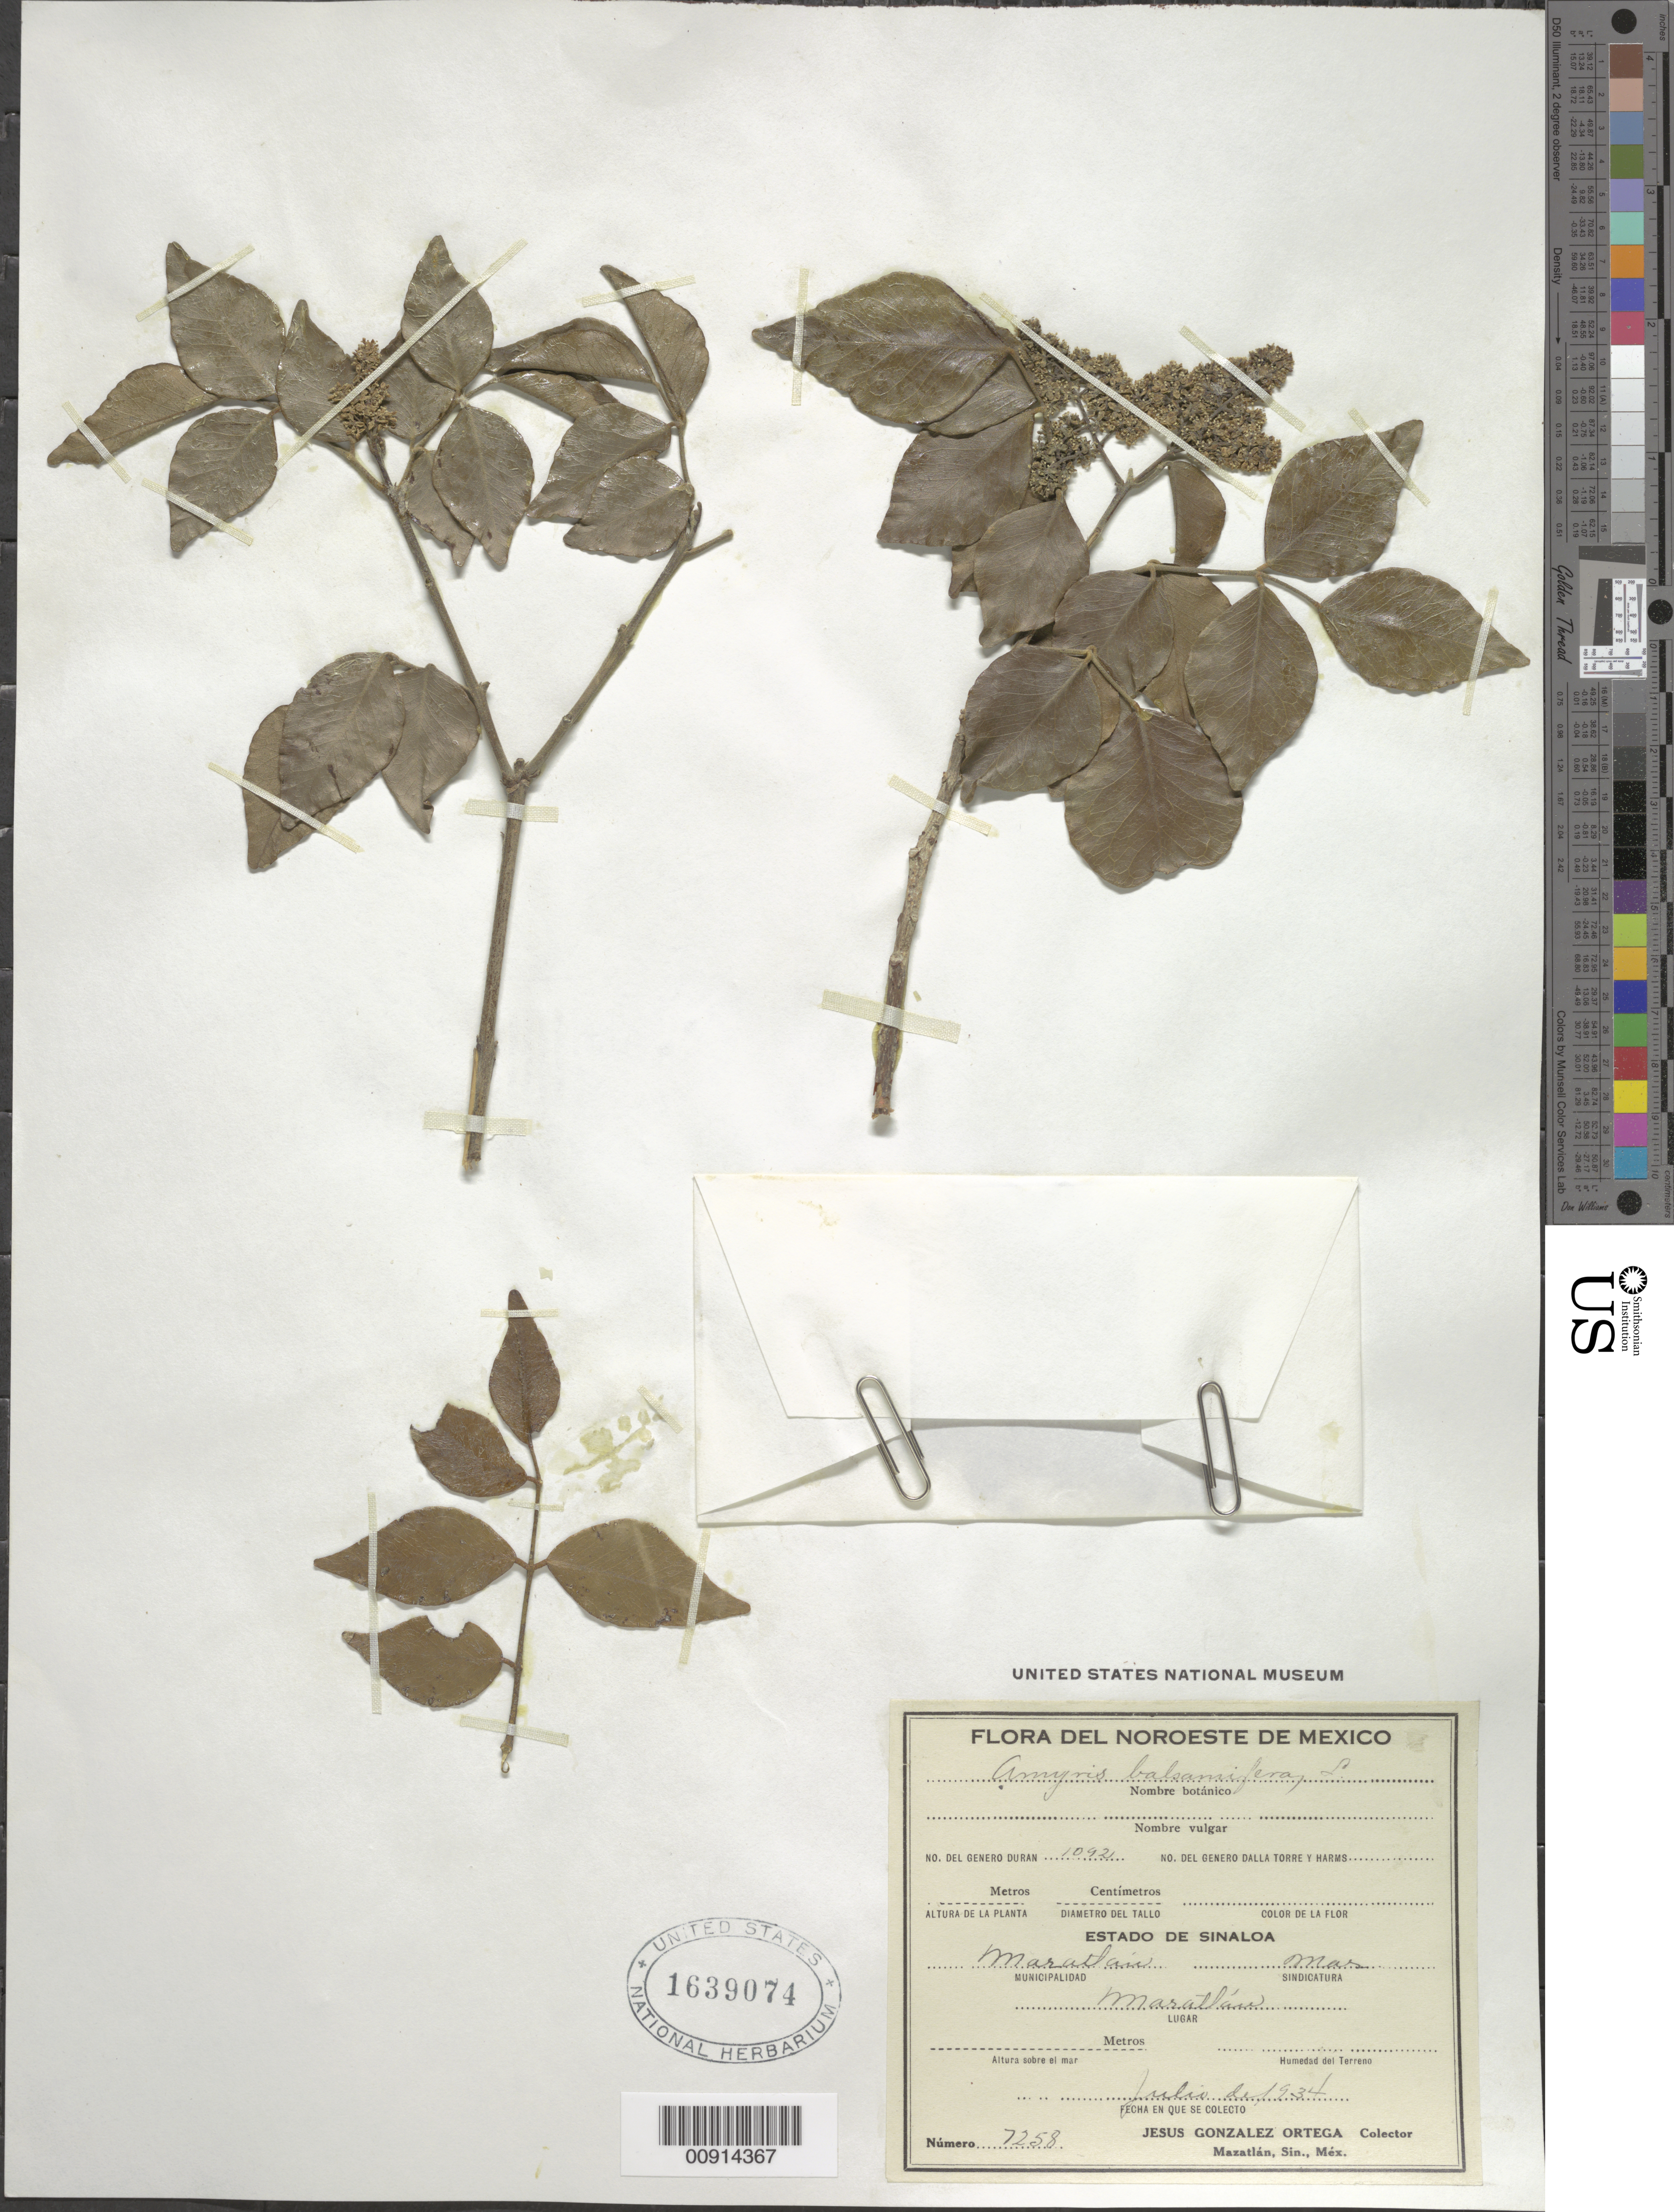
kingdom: Plantae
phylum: Tracheophyta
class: Magnoliopsida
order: Sapindales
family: Rutaceae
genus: Amyris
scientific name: Amyris balsamifera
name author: L.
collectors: J. Ortega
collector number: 7258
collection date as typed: Jul 1934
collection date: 1934-07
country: Mexico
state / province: Sinaloa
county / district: Mazatlán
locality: Mazatlán, Sindicatura Mazatlán, Estado de Sinaloa.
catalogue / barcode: US 1639074